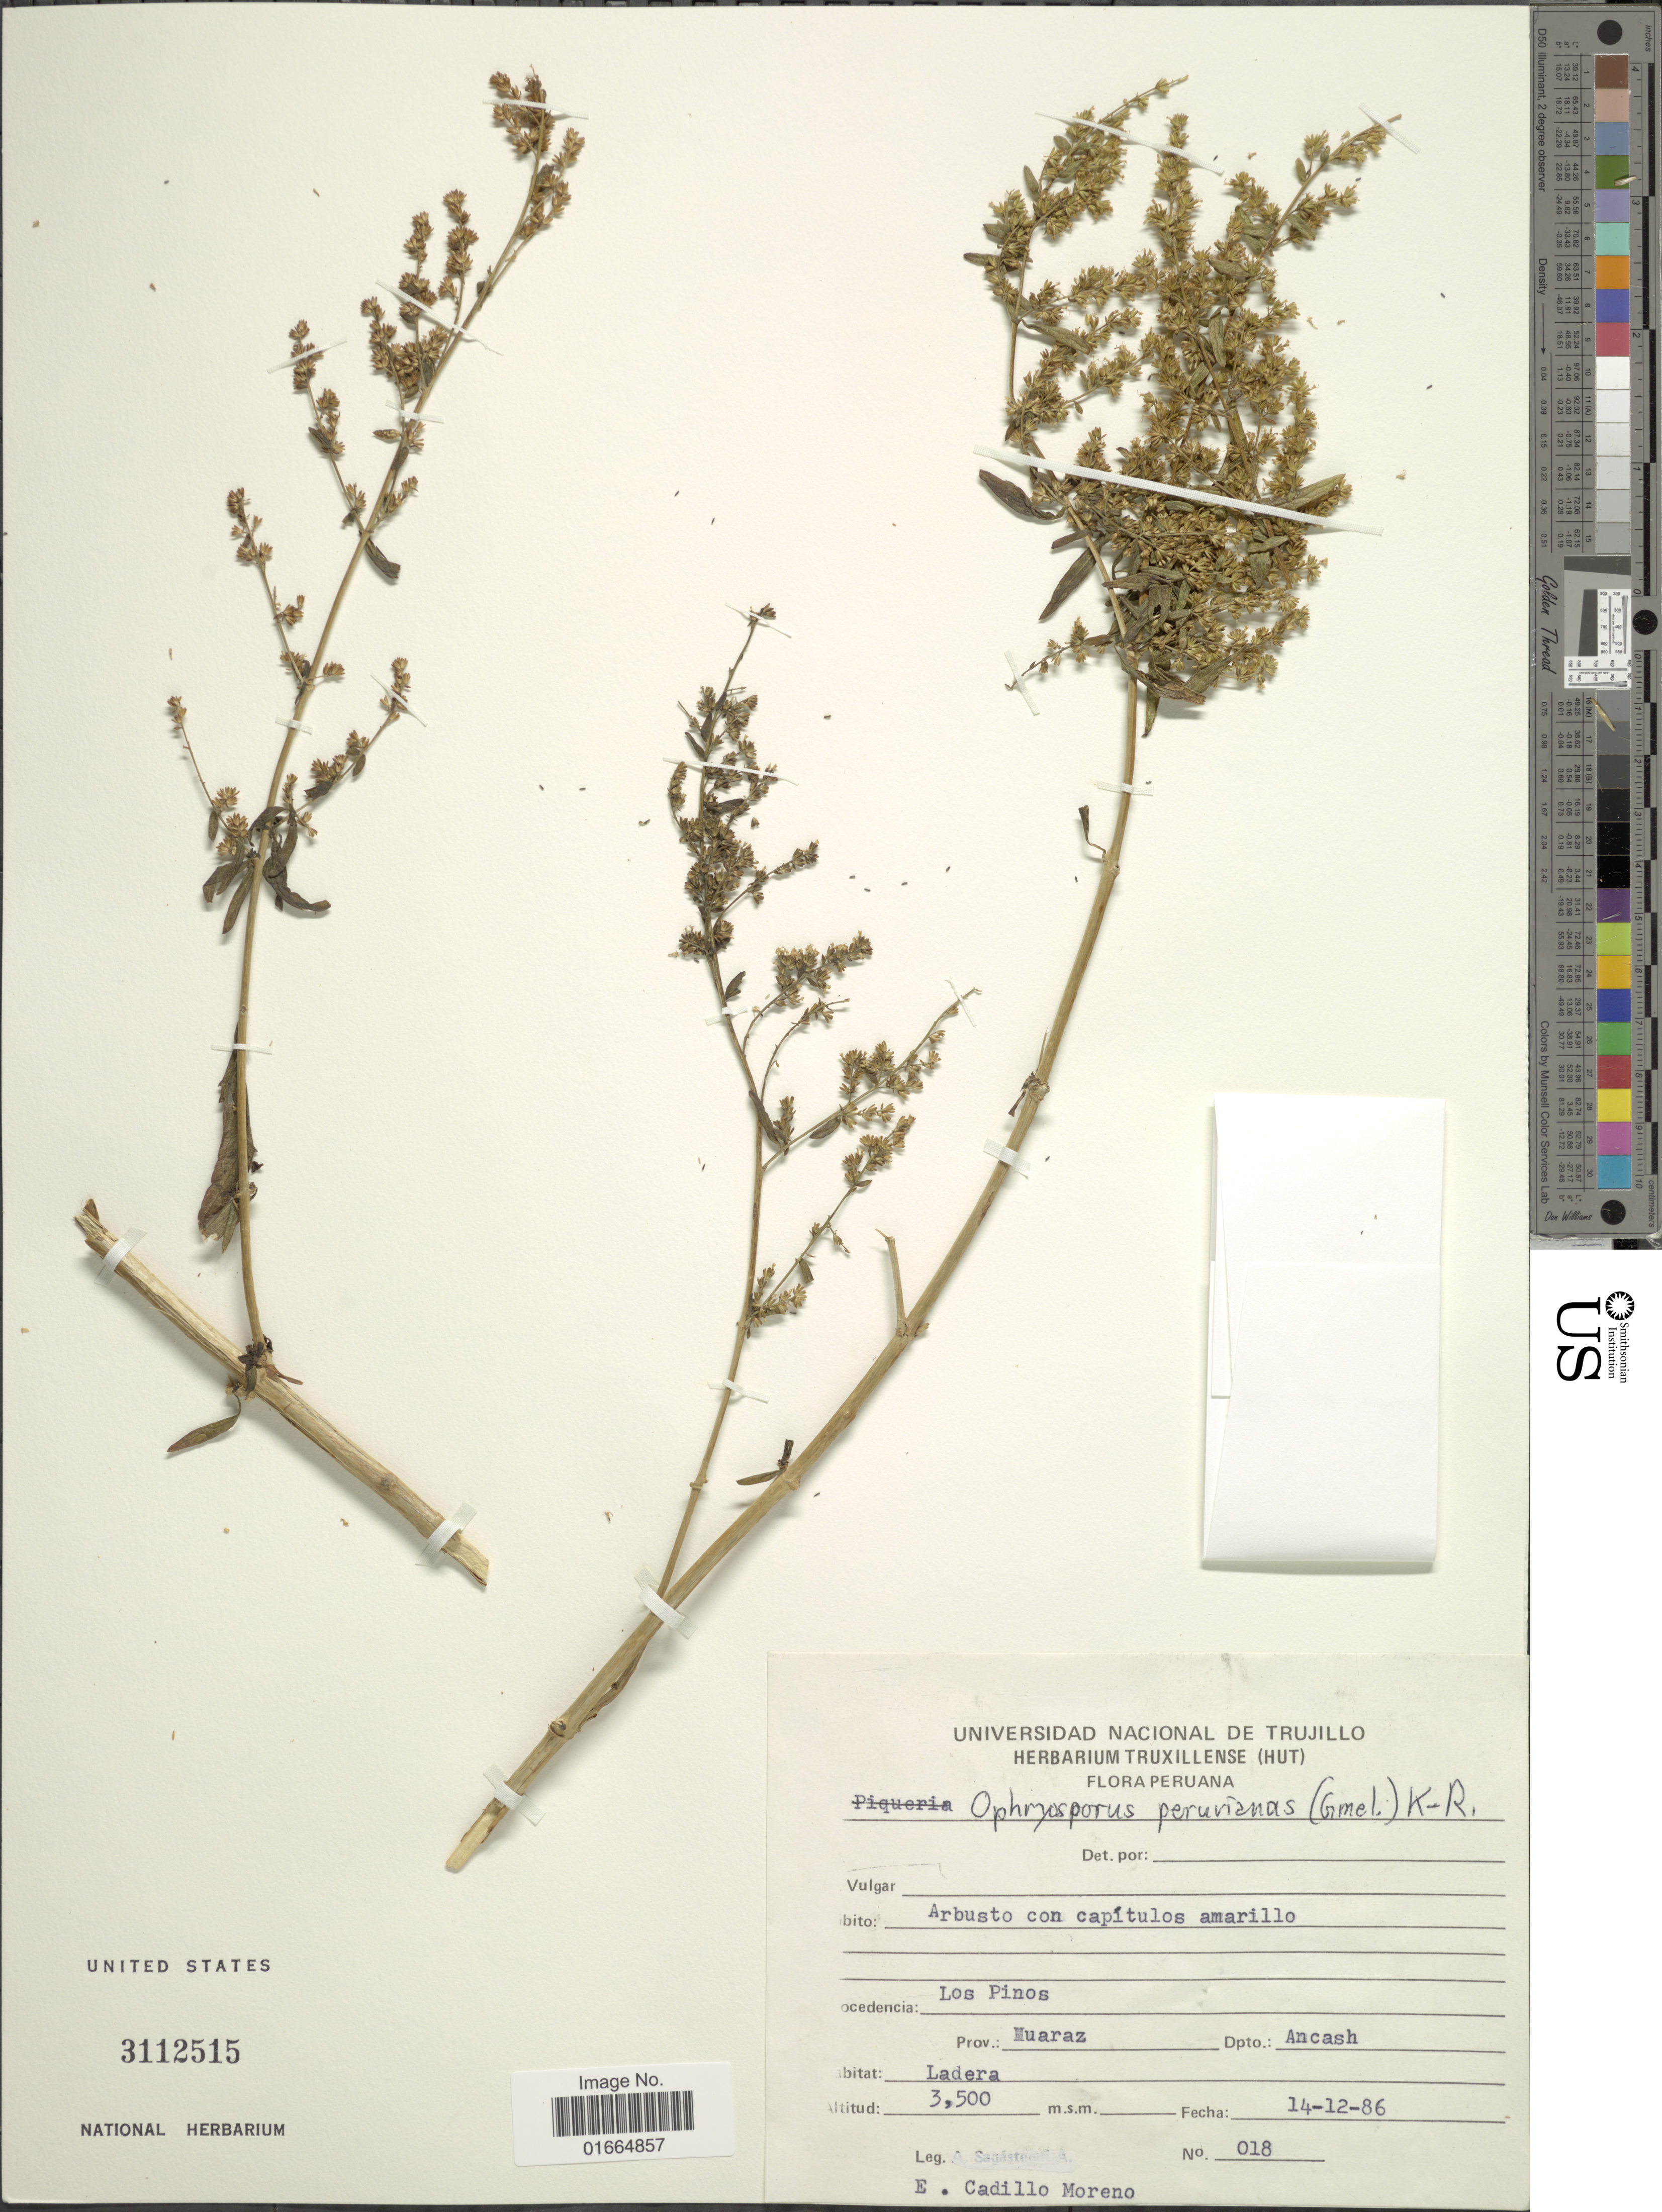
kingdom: Plantae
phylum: Tracheophyta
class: Magnoliopsida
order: Asterales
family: Asteraceae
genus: Ophryosporus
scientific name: Ophryosporus peruvianus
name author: (J.F. Gmel.) R.M. King & H. Rob.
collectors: E. Moreno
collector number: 018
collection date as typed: Transcribed d/m/y: 14/12/86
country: Peru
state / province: Ancash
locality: Los Pinos. Prov.: Muaraz. Dpto.: Ancash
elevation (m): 3500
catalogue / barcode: US 3112515